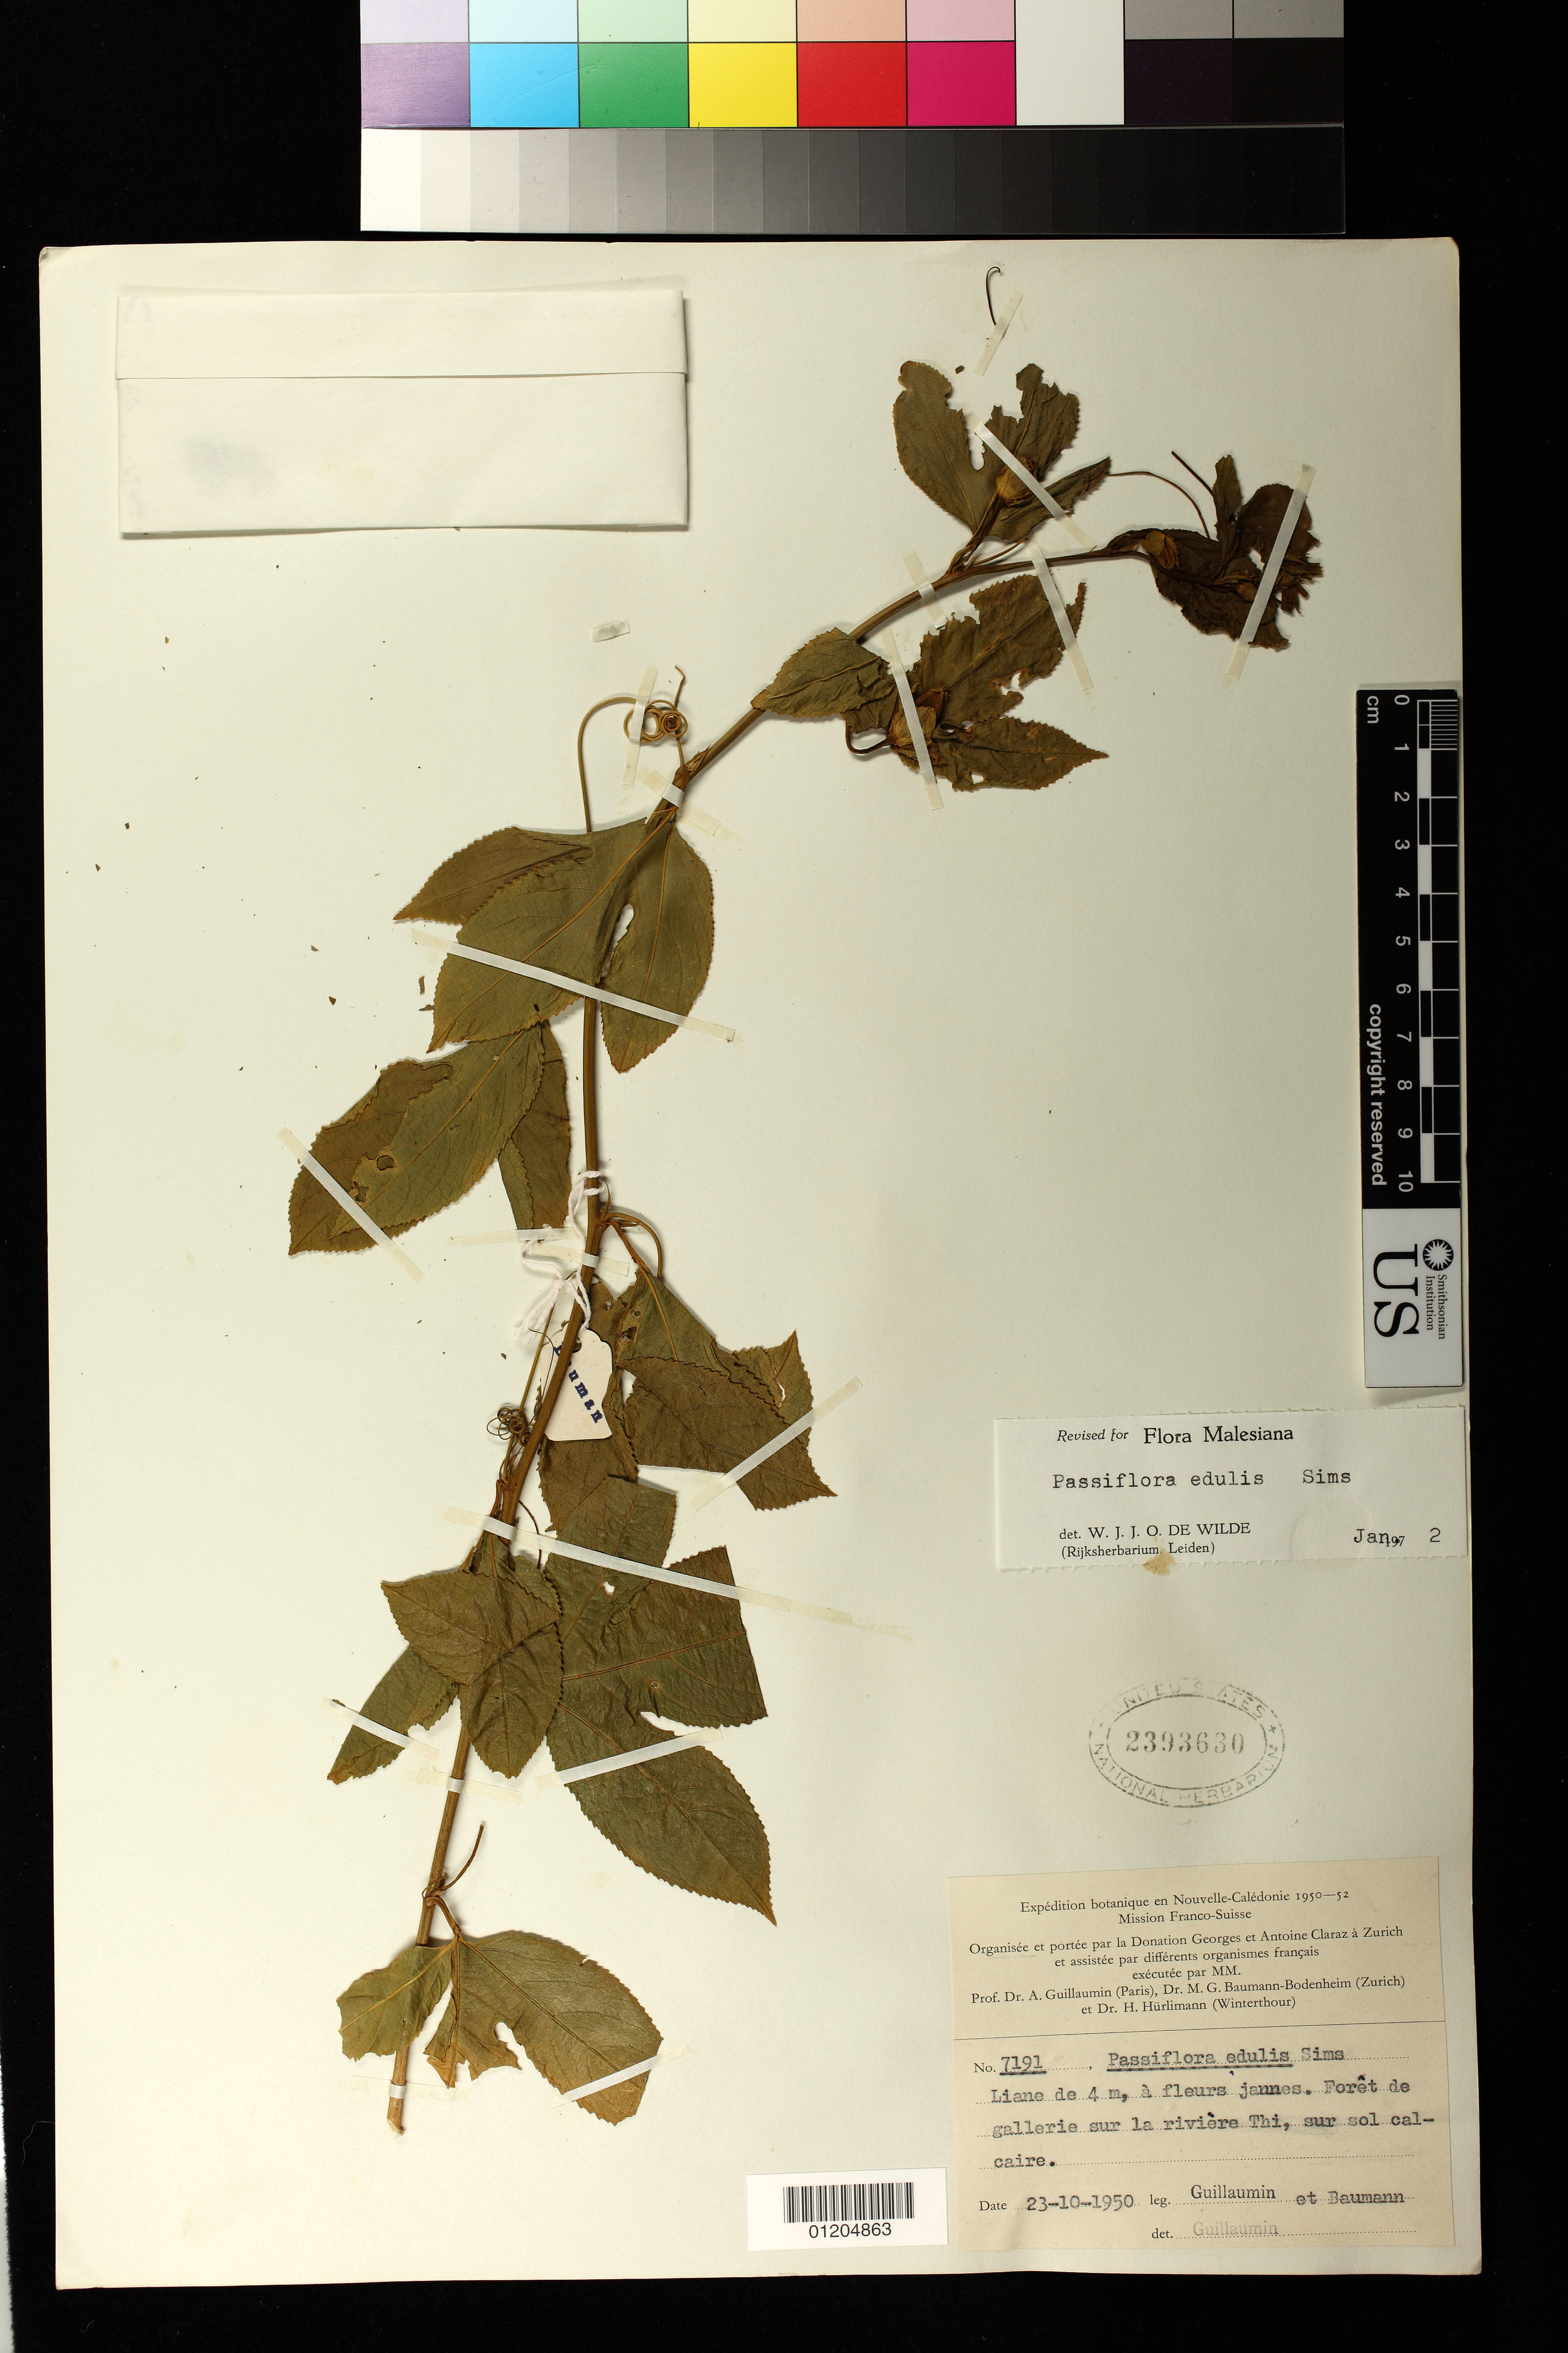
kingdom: Plantae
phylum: Tracheophyta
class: Magnoliopsida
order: Malpighiales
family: Passifloraceae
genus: Passiflora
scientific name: Passiflora edulis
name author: Sims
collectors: A. Guillaumin & M. G. Baumann-Bodenheim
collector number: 7191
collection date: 1950-10-23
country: New Caledonia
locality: Foret de gallerie sur la riviere Thi, sur sol calcaire.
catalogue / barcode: US 2393630